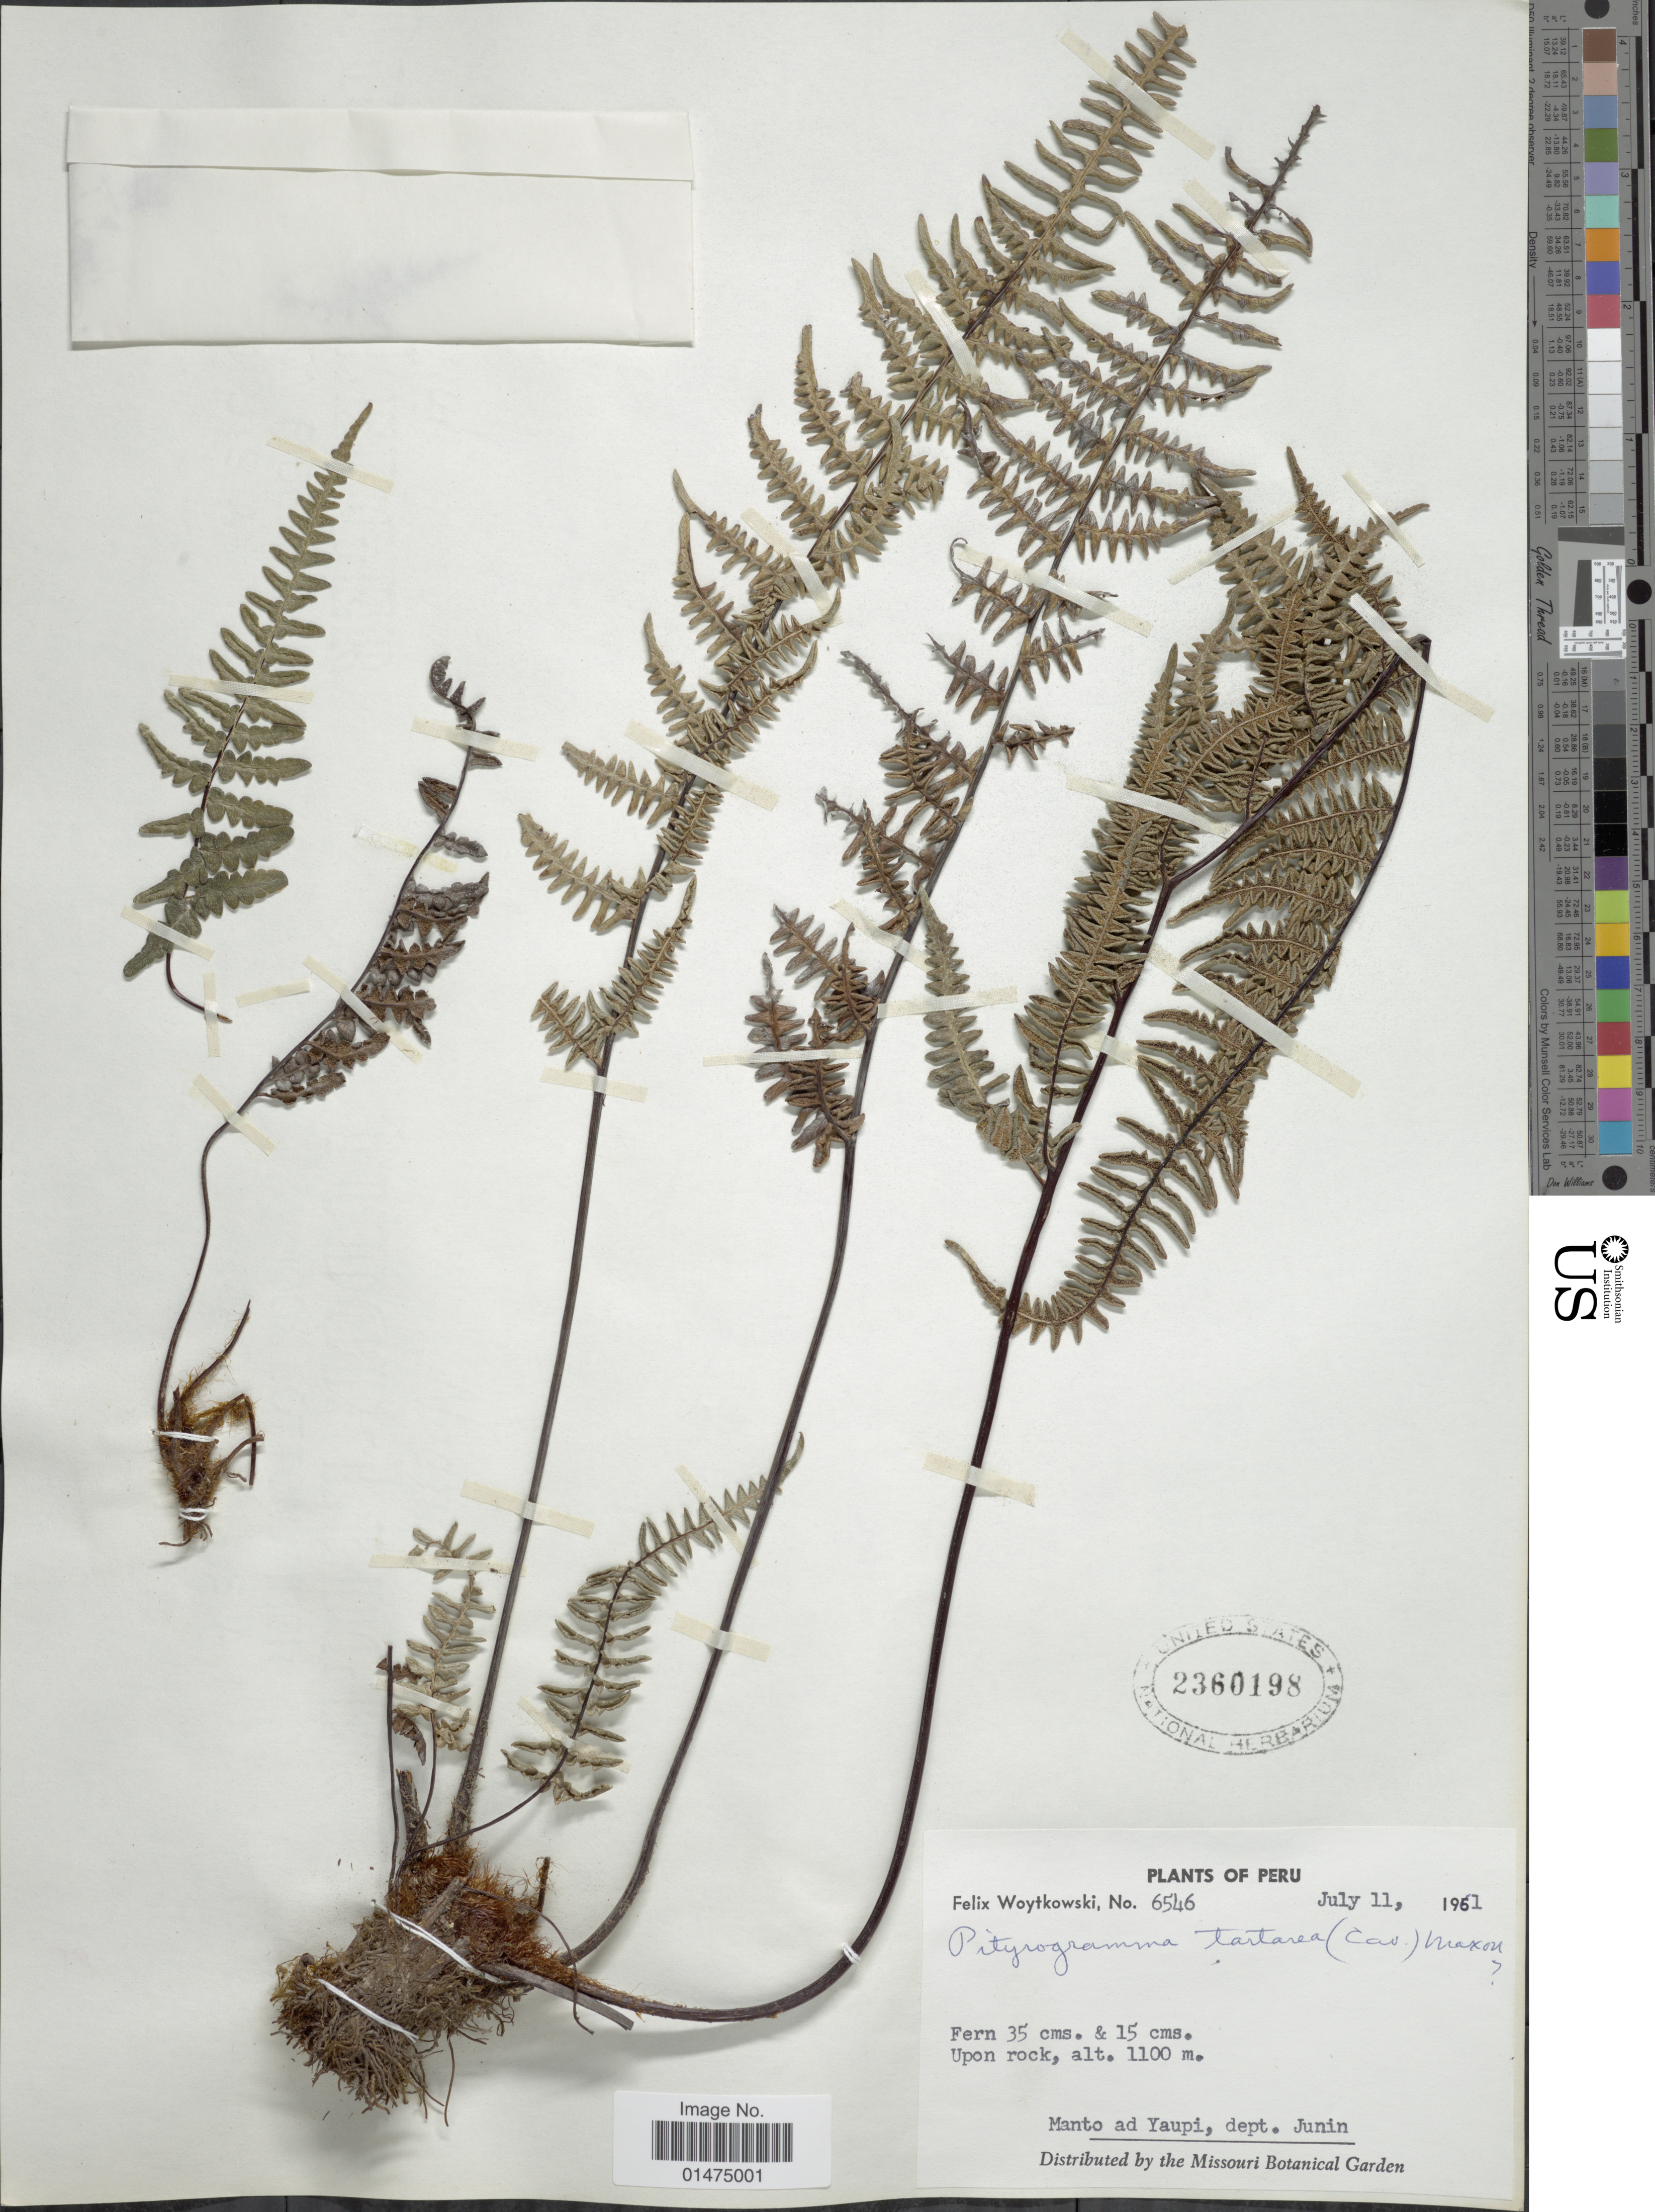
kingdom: Plantae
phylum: Tracheophyta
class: Polypodiopsida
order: Polypodiales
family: Pteridaceae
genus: Pityrogramma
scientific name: Pityrogramma ebenea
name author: (L.) Proctor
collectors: F. Woytkowski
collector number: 6546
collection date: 1961-07-11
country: Peru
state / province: Junín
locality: Manto ad Yaupi, dept. Junin.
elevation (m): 1100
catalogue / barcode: US 2360198